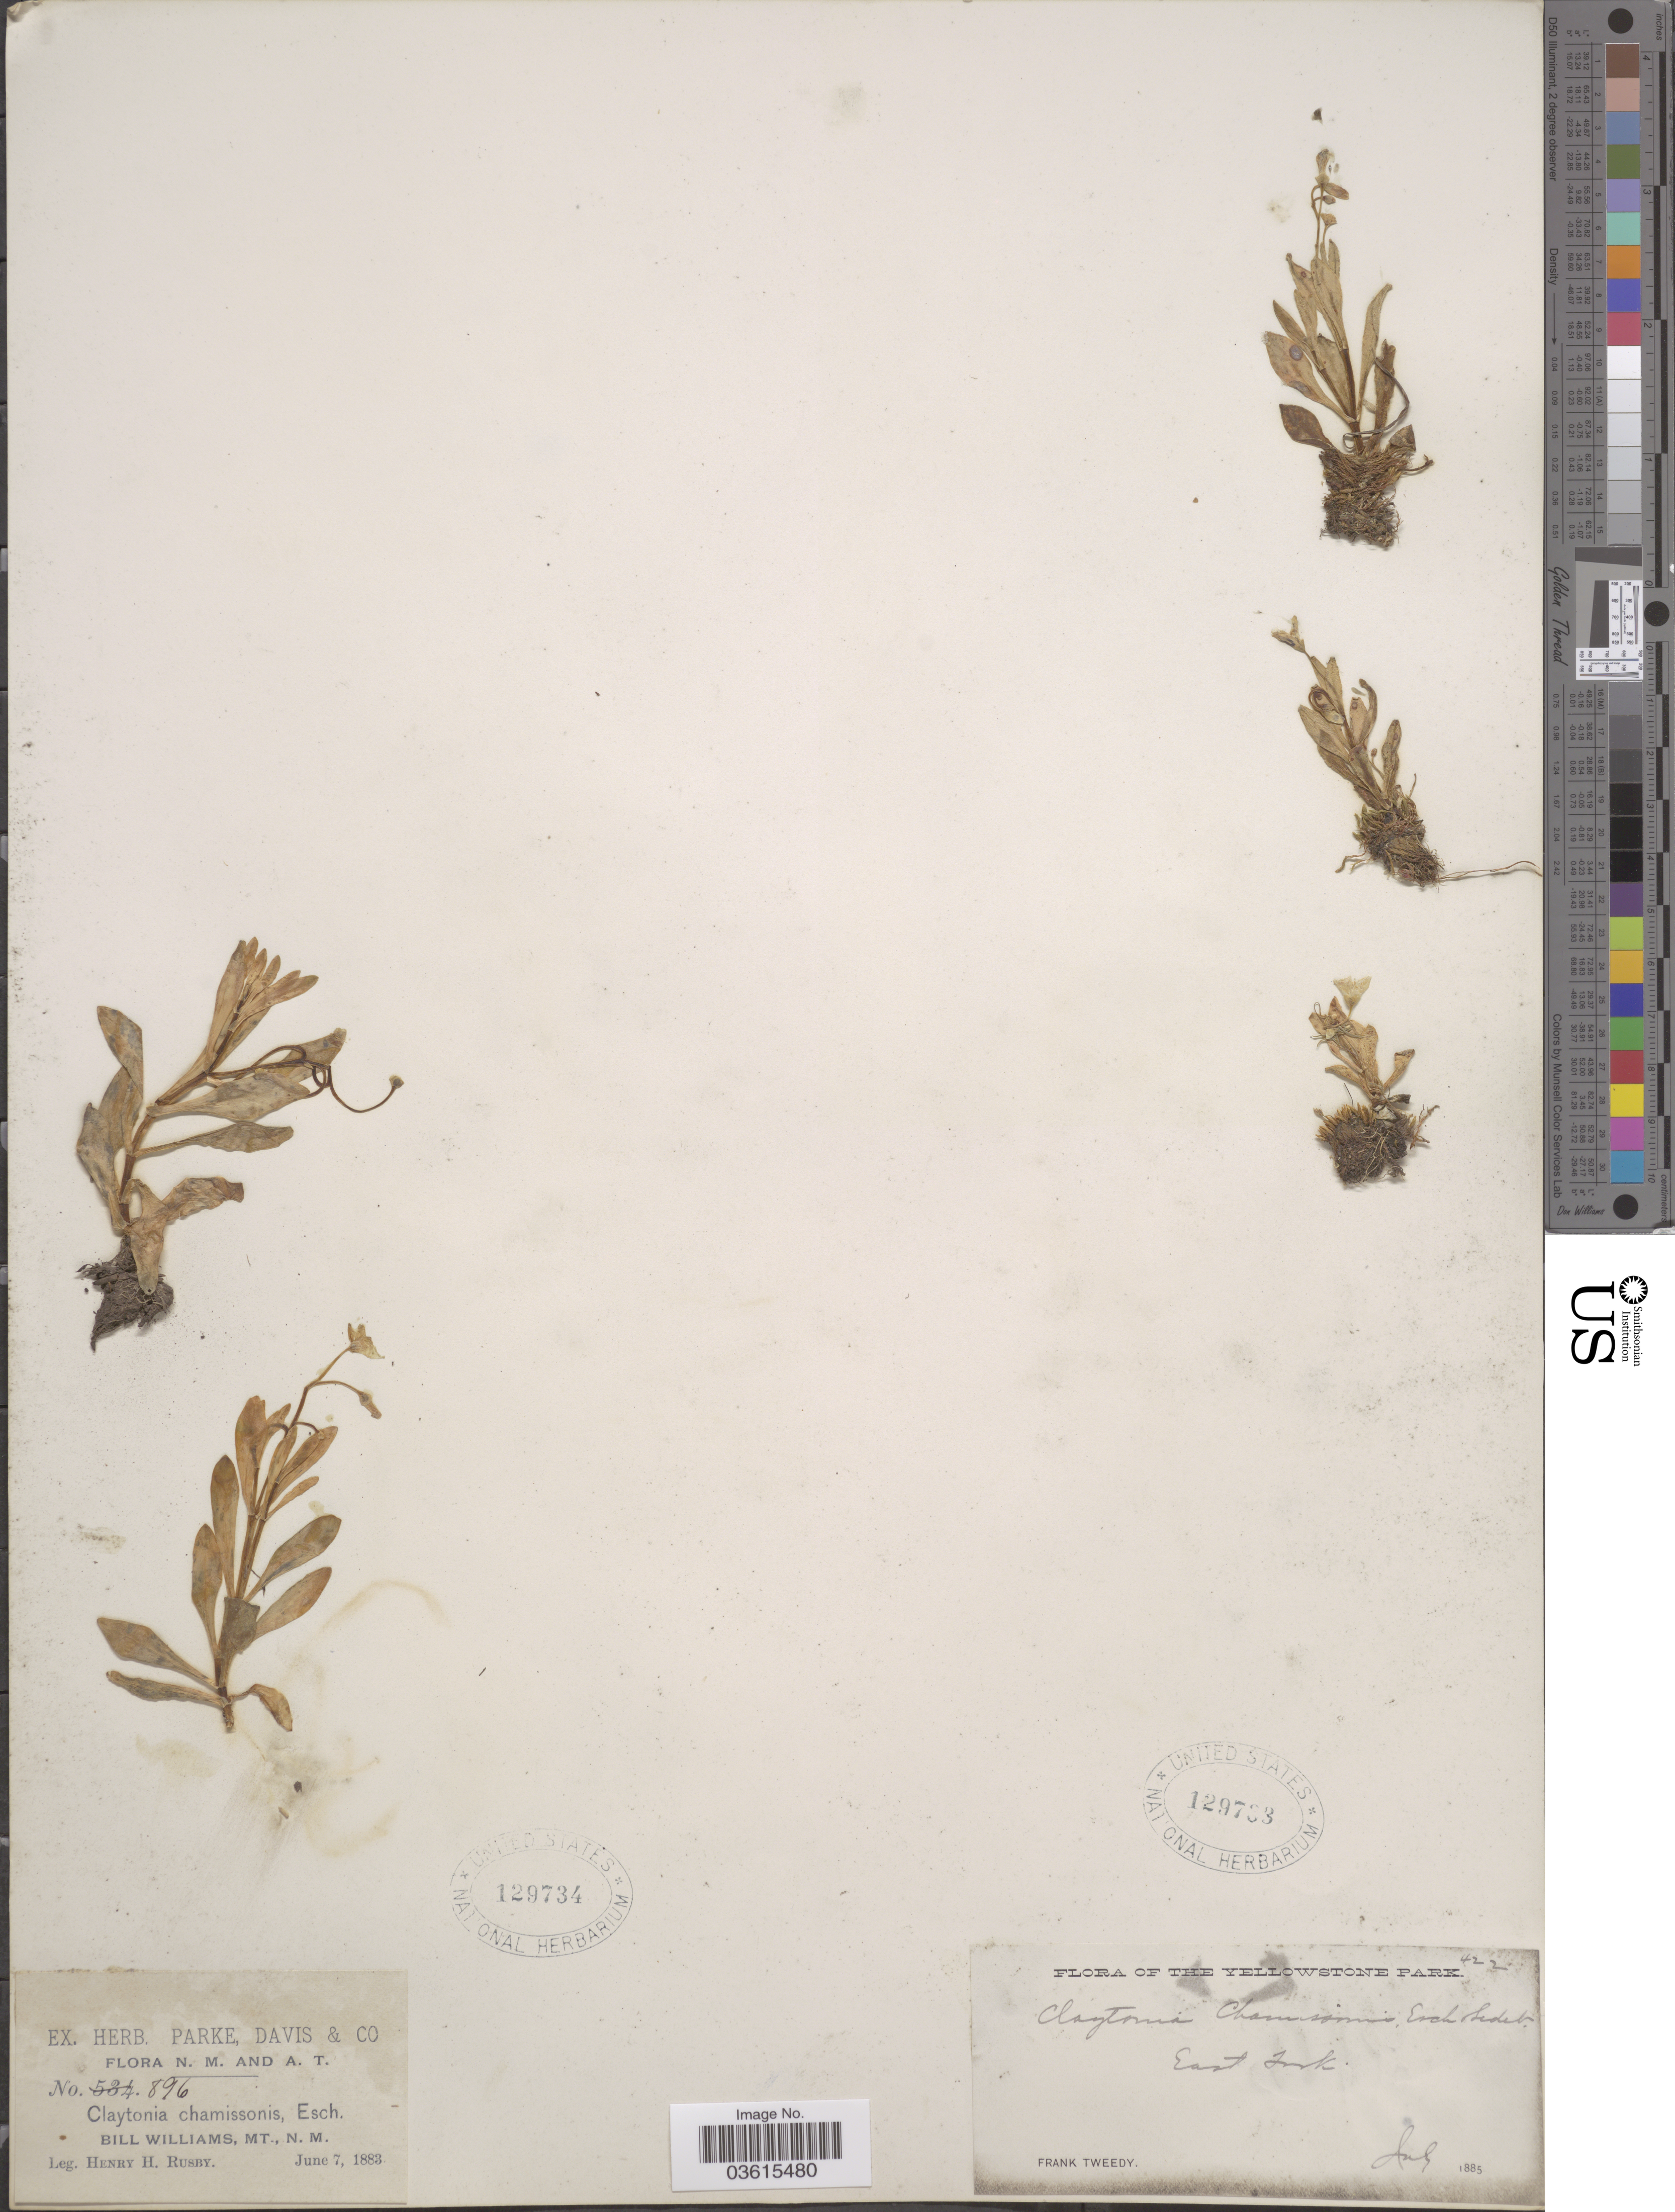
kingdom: Plantae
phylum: Tracheophyta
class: Magnoliopsida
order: Caryophyllales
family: Montiaceae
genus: Montia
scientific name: Montia chamissoi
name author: (Ledeb. ex Spreng.) Greene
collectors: H. H. Rusby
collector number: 896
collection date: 1883-06-07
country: United States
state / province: New Mexico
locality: Bill Williams, Mt.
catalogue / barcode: US 129734-2